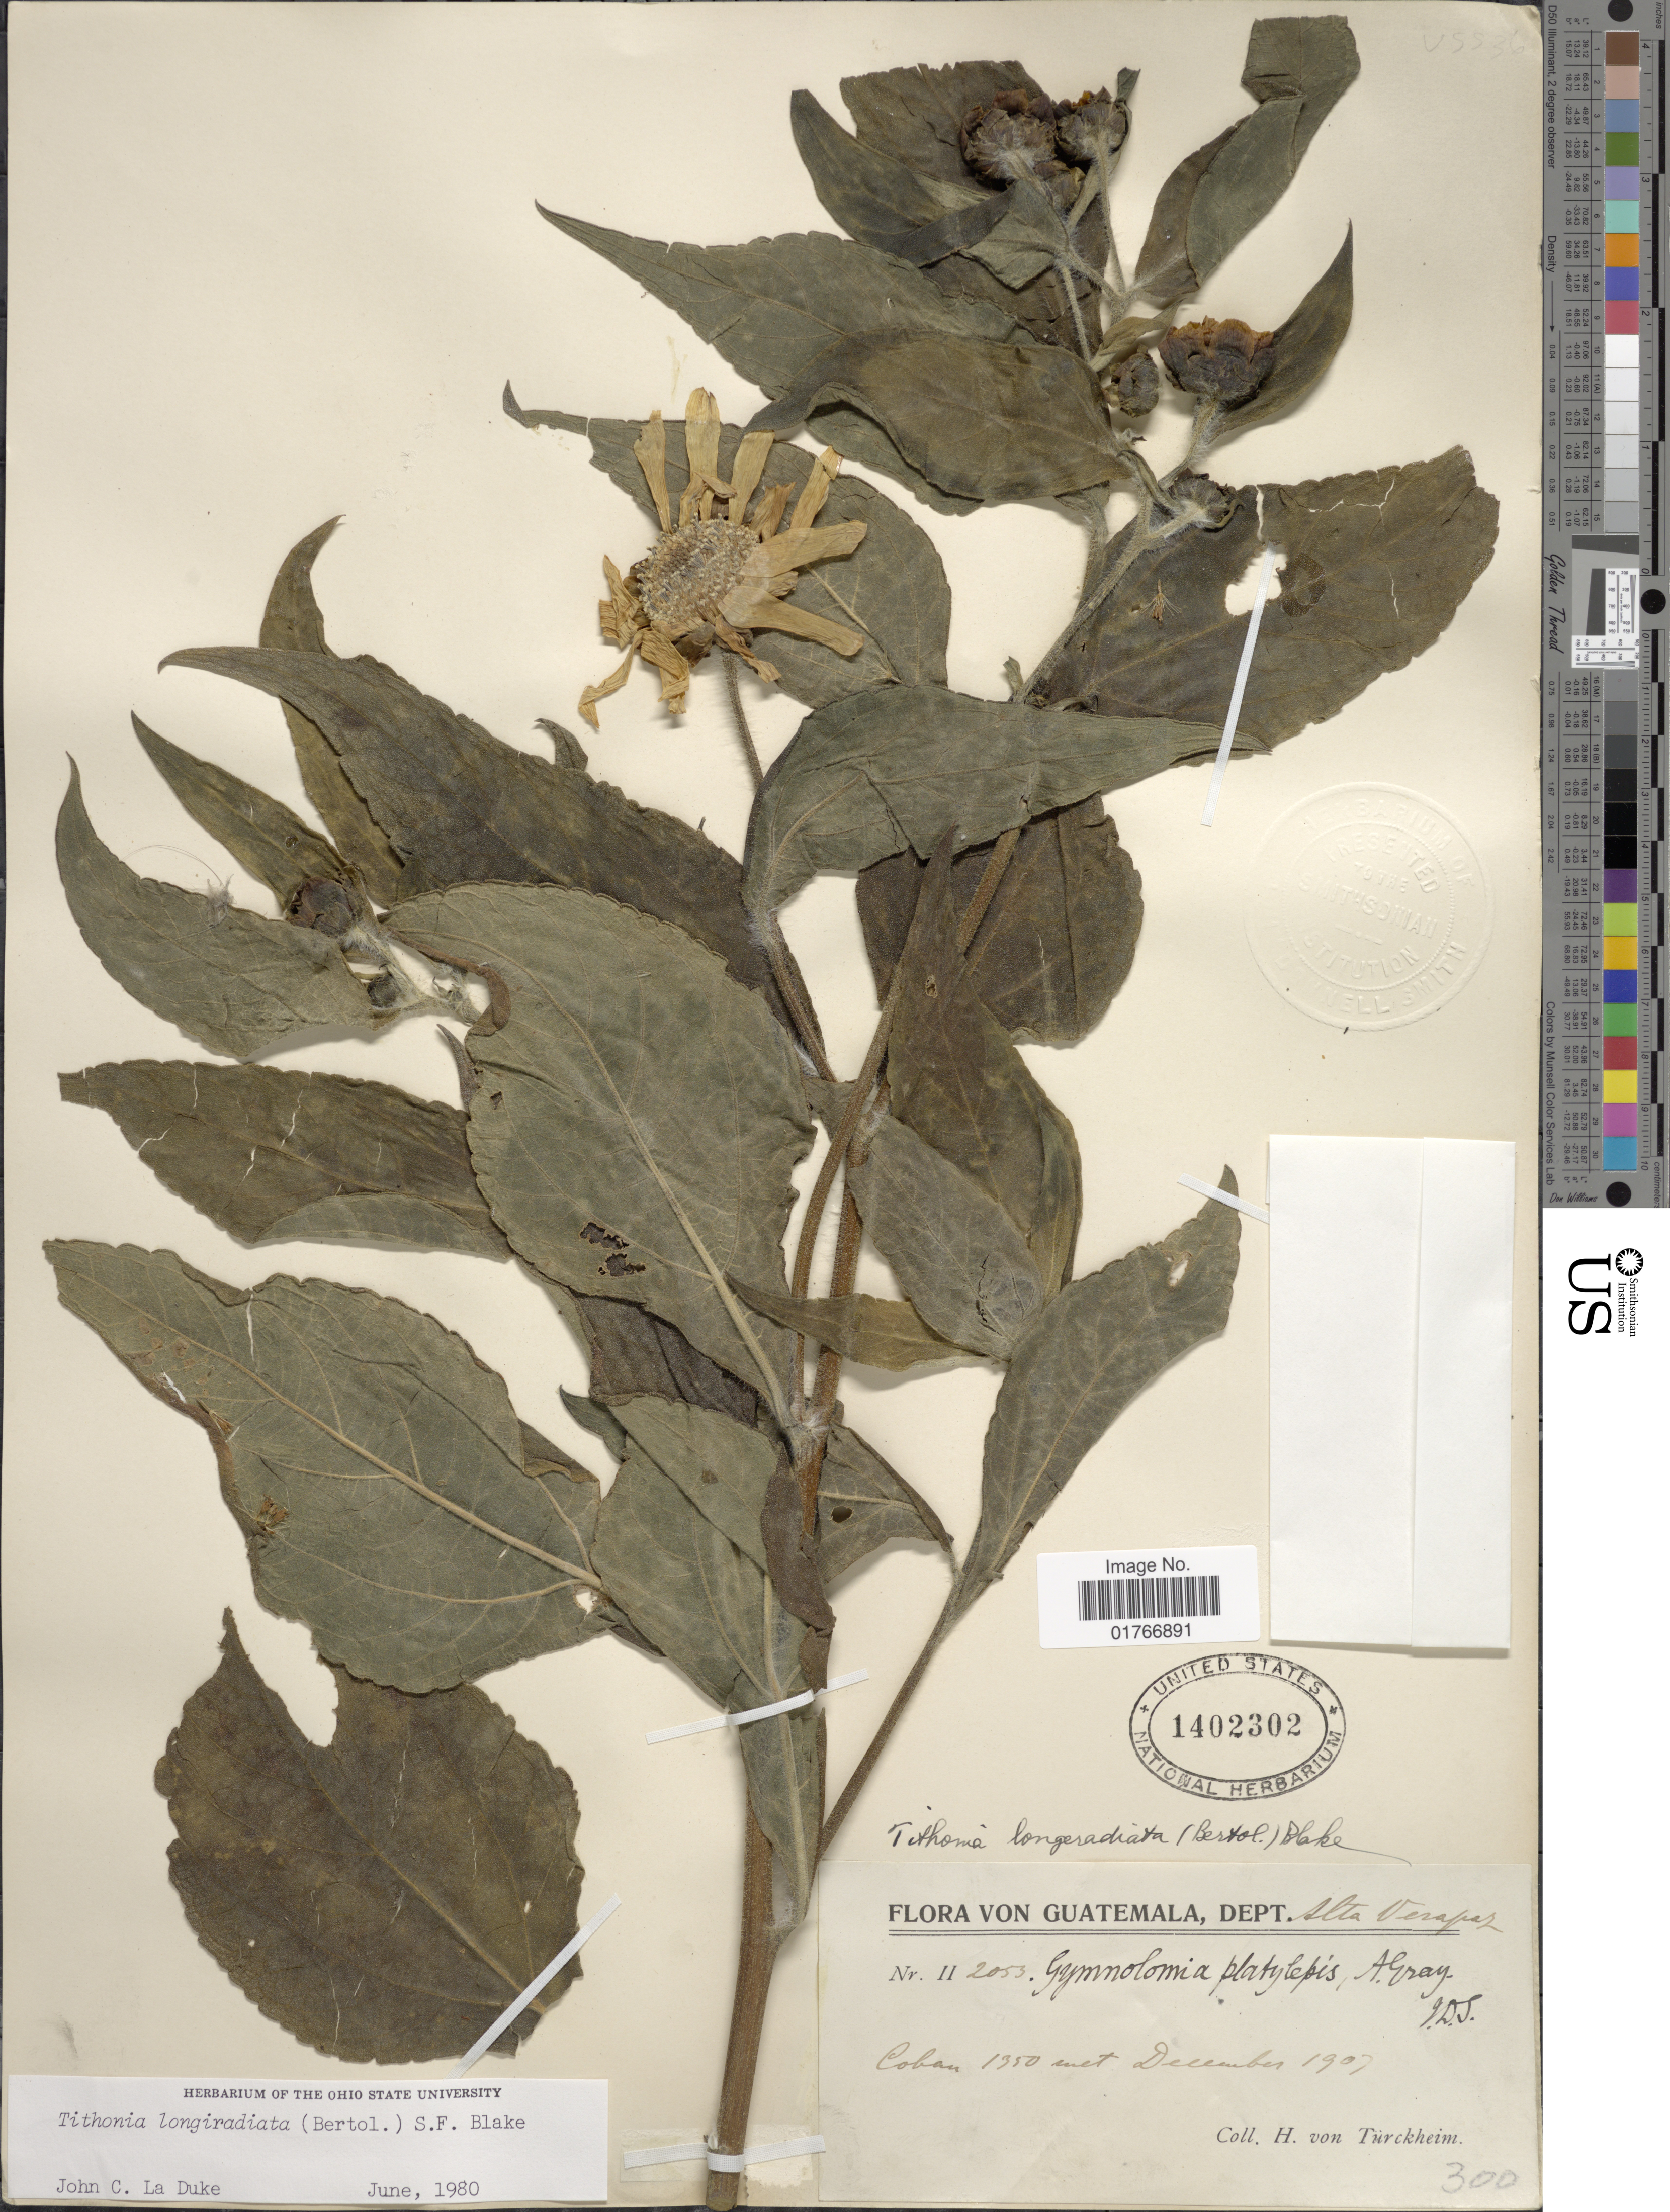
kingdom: Plantae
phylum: Tracheophyta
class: Magnoliopsida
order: Asterales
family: Asteraceae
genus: Tithonia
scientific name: Tithonia longiradiata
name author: (Bertol.) S.F. Blake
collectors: H. von Türckheim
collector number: II2053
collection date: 1907-12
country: Guatemala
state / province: Alta Verapaz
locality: Coban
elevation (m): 1350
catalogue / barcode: US 1402302